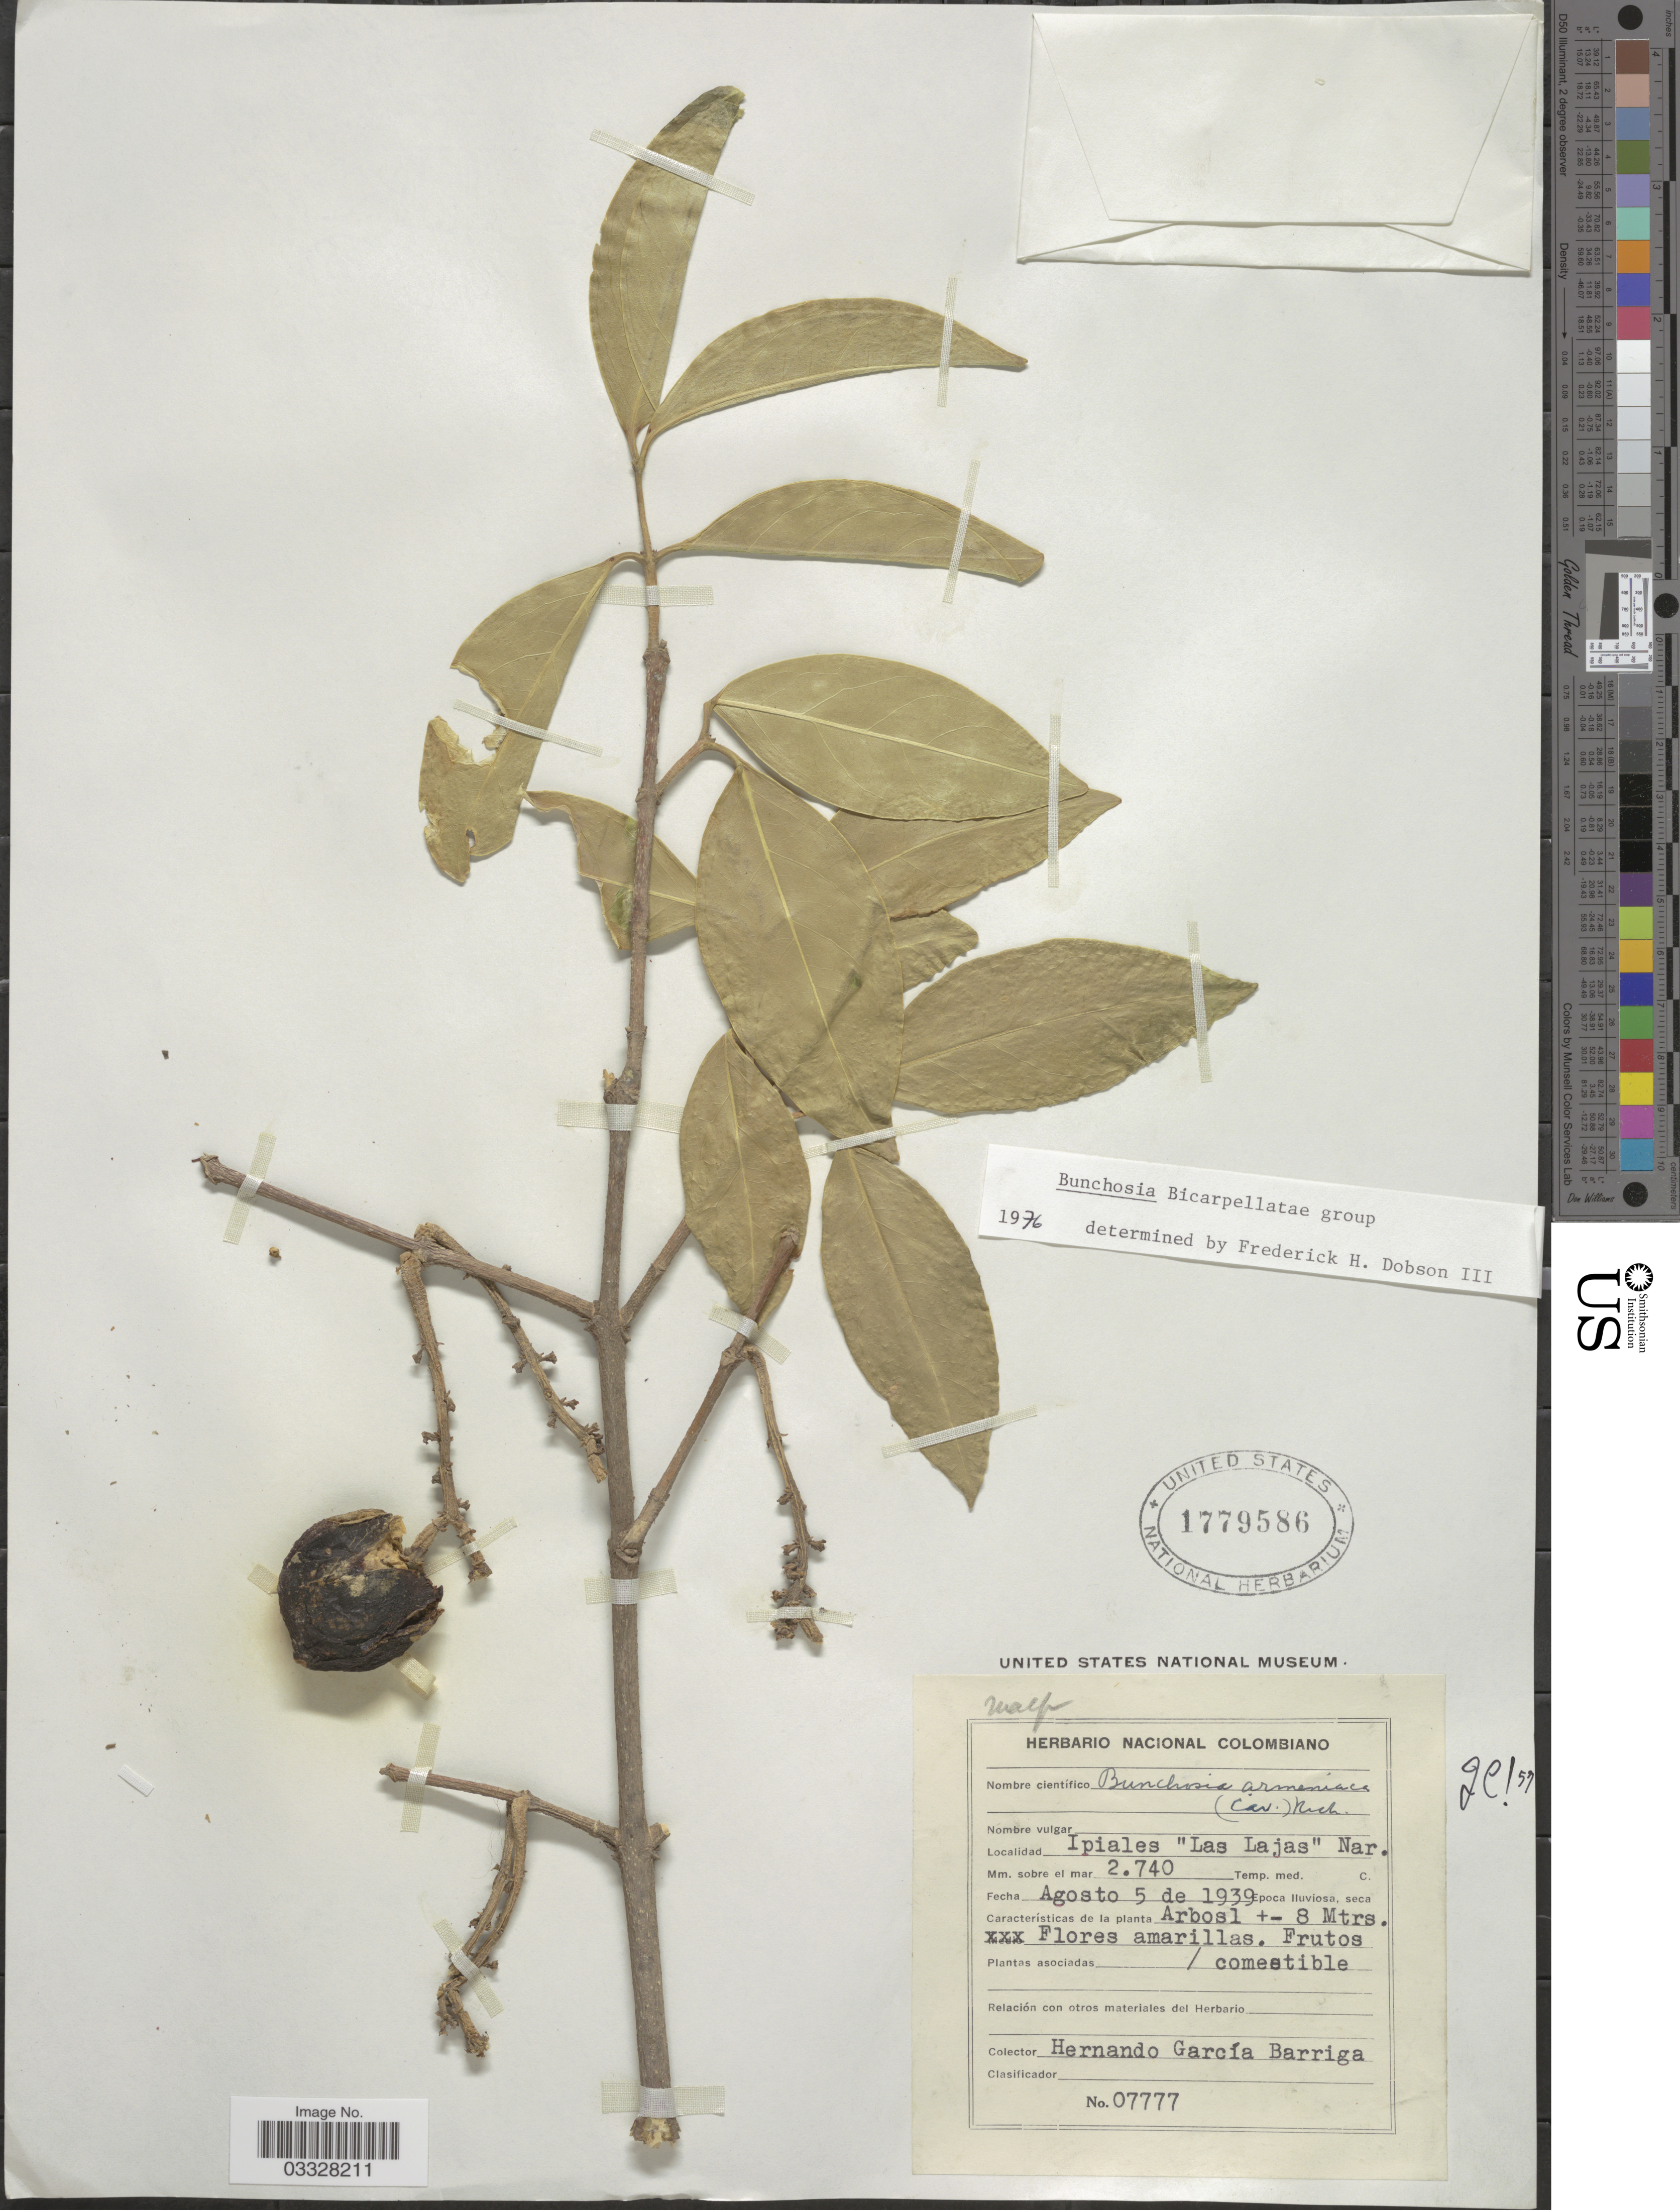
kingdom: Plantae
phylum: Tracheophyta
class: Magnoliopsida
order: Malpighiales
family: Malpighiaceae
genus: Bunchosia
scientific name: Bunchosia armeniaca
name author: (Cav.) DC.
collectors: H. García Barriga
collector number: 07777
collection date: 1939-08-05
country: Colombia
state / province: Nariño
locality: Ipiales "Las Lajas" Nar.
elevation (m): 2740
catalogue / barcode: US 1779586